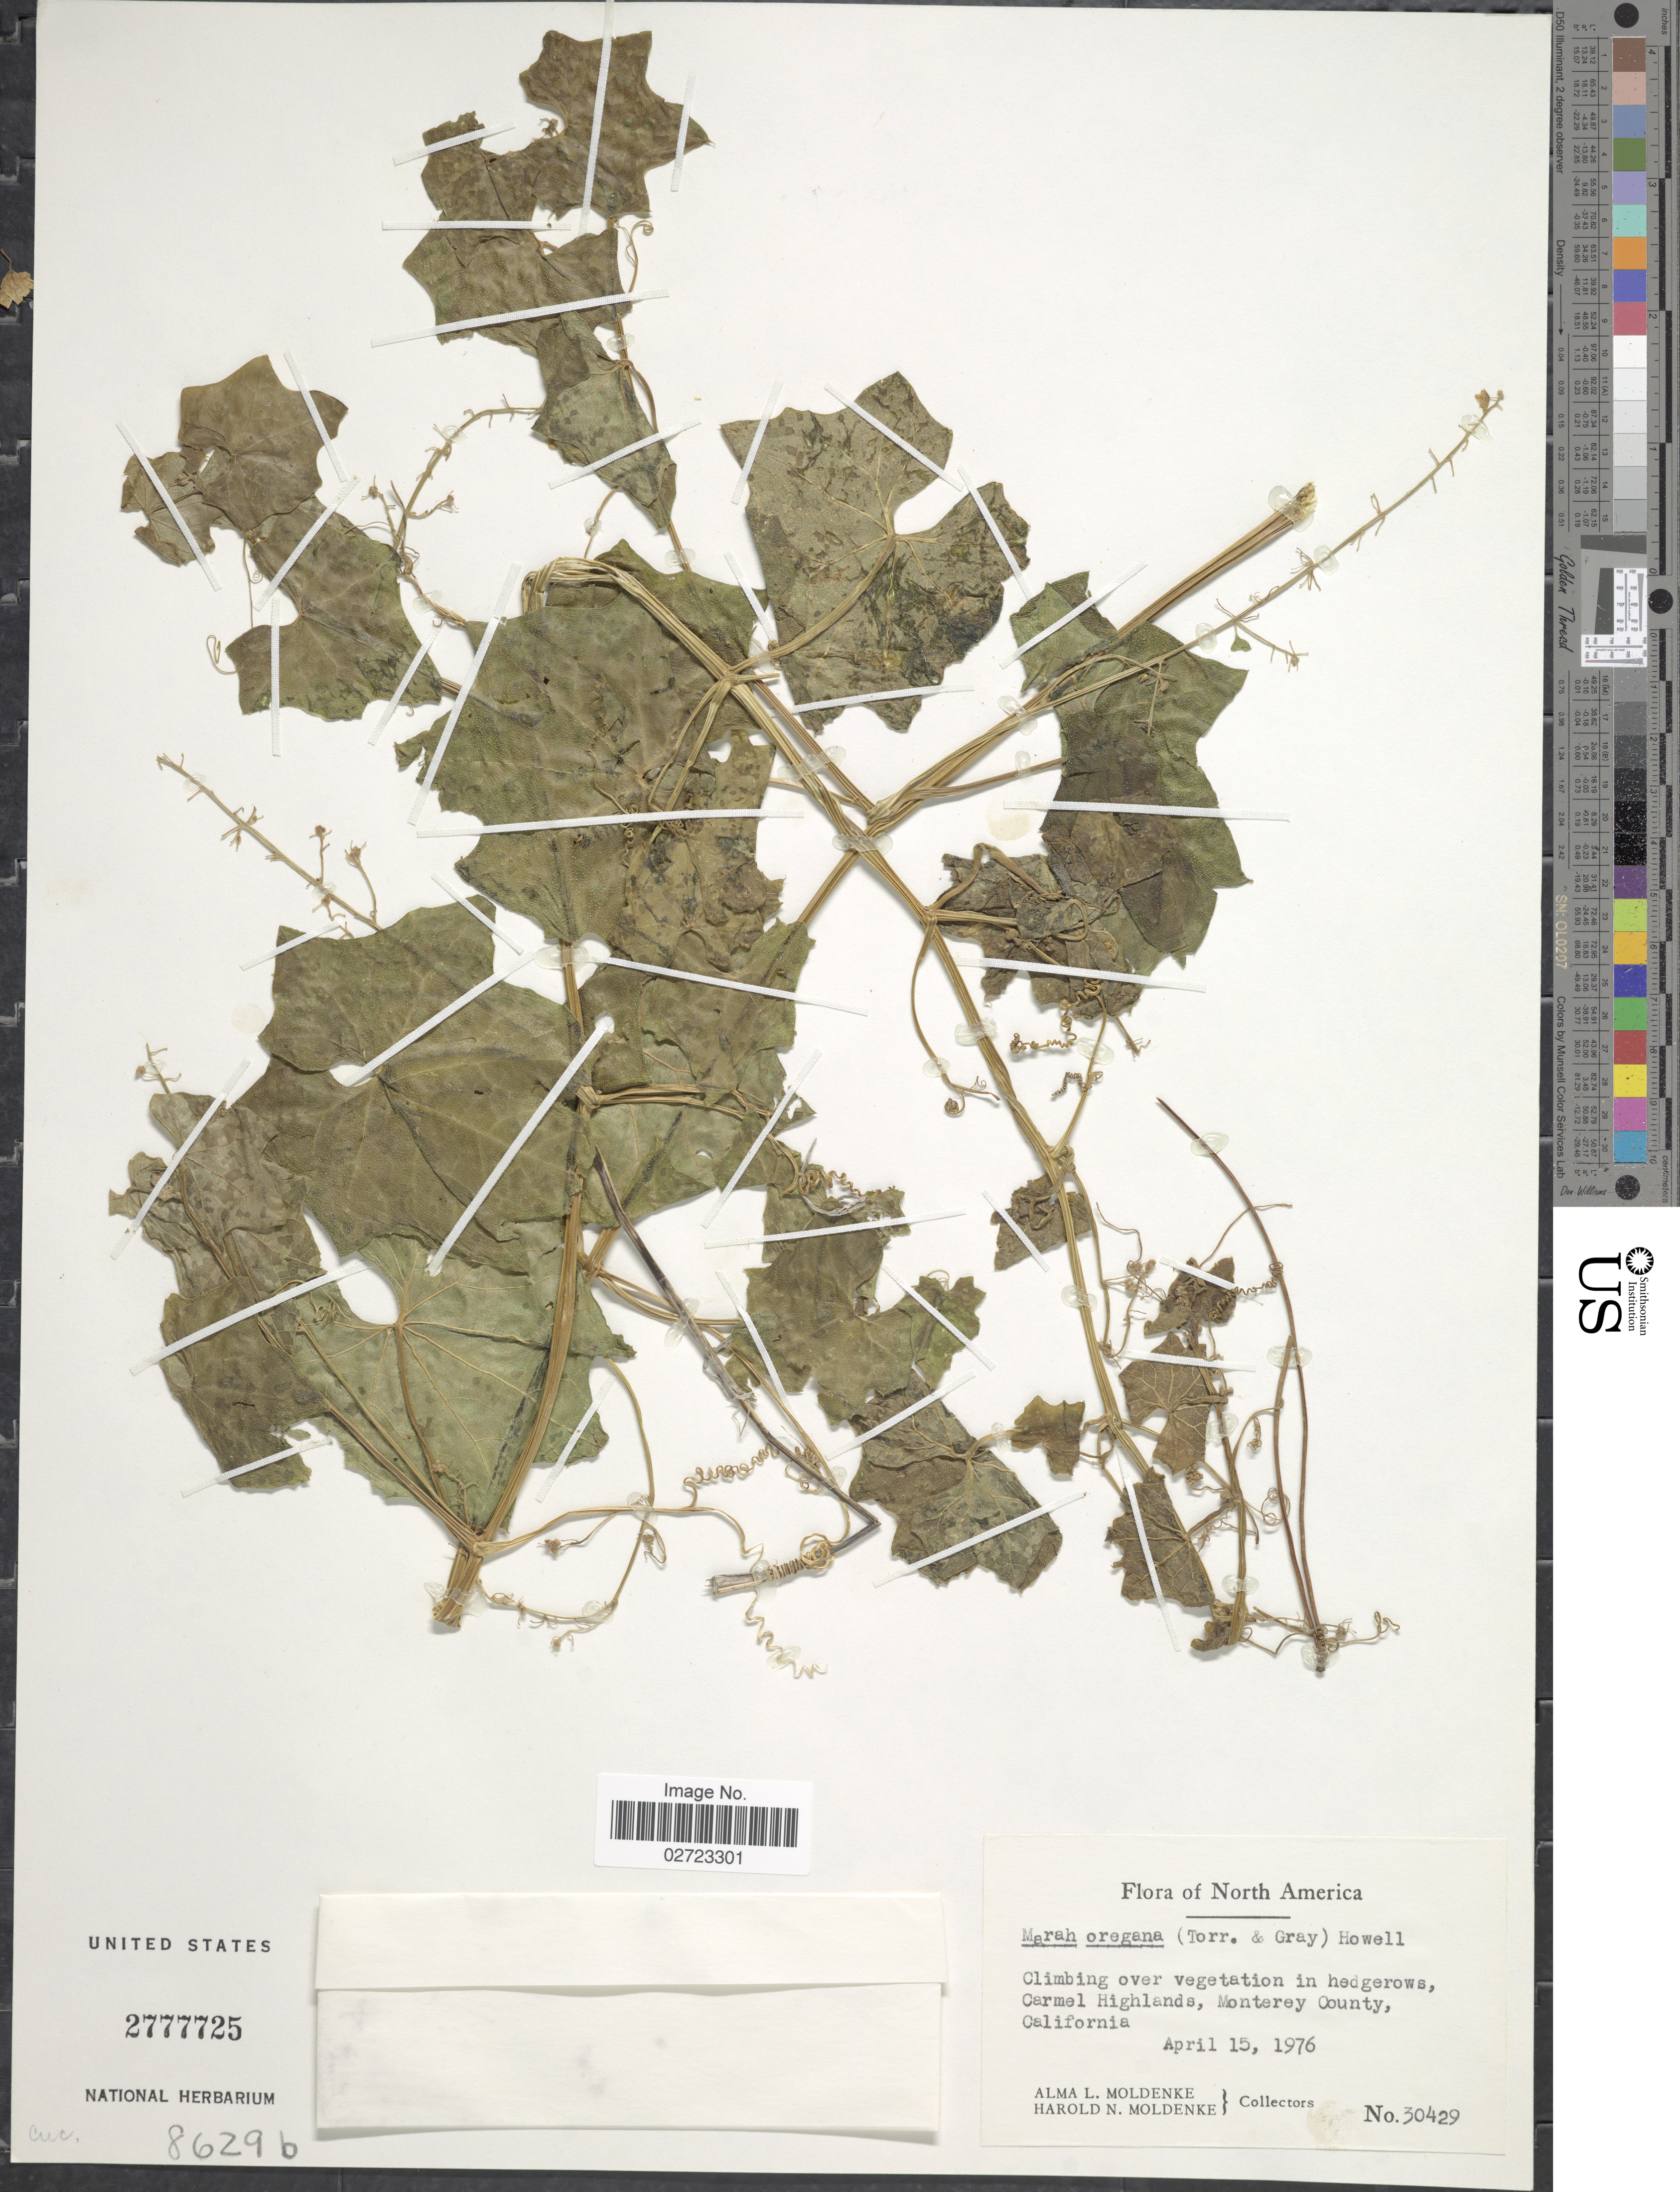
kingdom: Plantae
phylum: Tracheophyta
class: Magnoliopsida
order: Cucurbitales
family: Cucurbitaceae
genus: Marah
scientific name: Marah oregana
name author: (Torr. & A. Gray) Howell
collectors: A. L. Moldenke & H. N. Moldenke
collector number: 30429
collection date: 1976-04-15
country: United States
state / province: California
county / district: Monterey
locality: Carmel Highlands, Monterey County.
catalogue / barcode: US 2777725